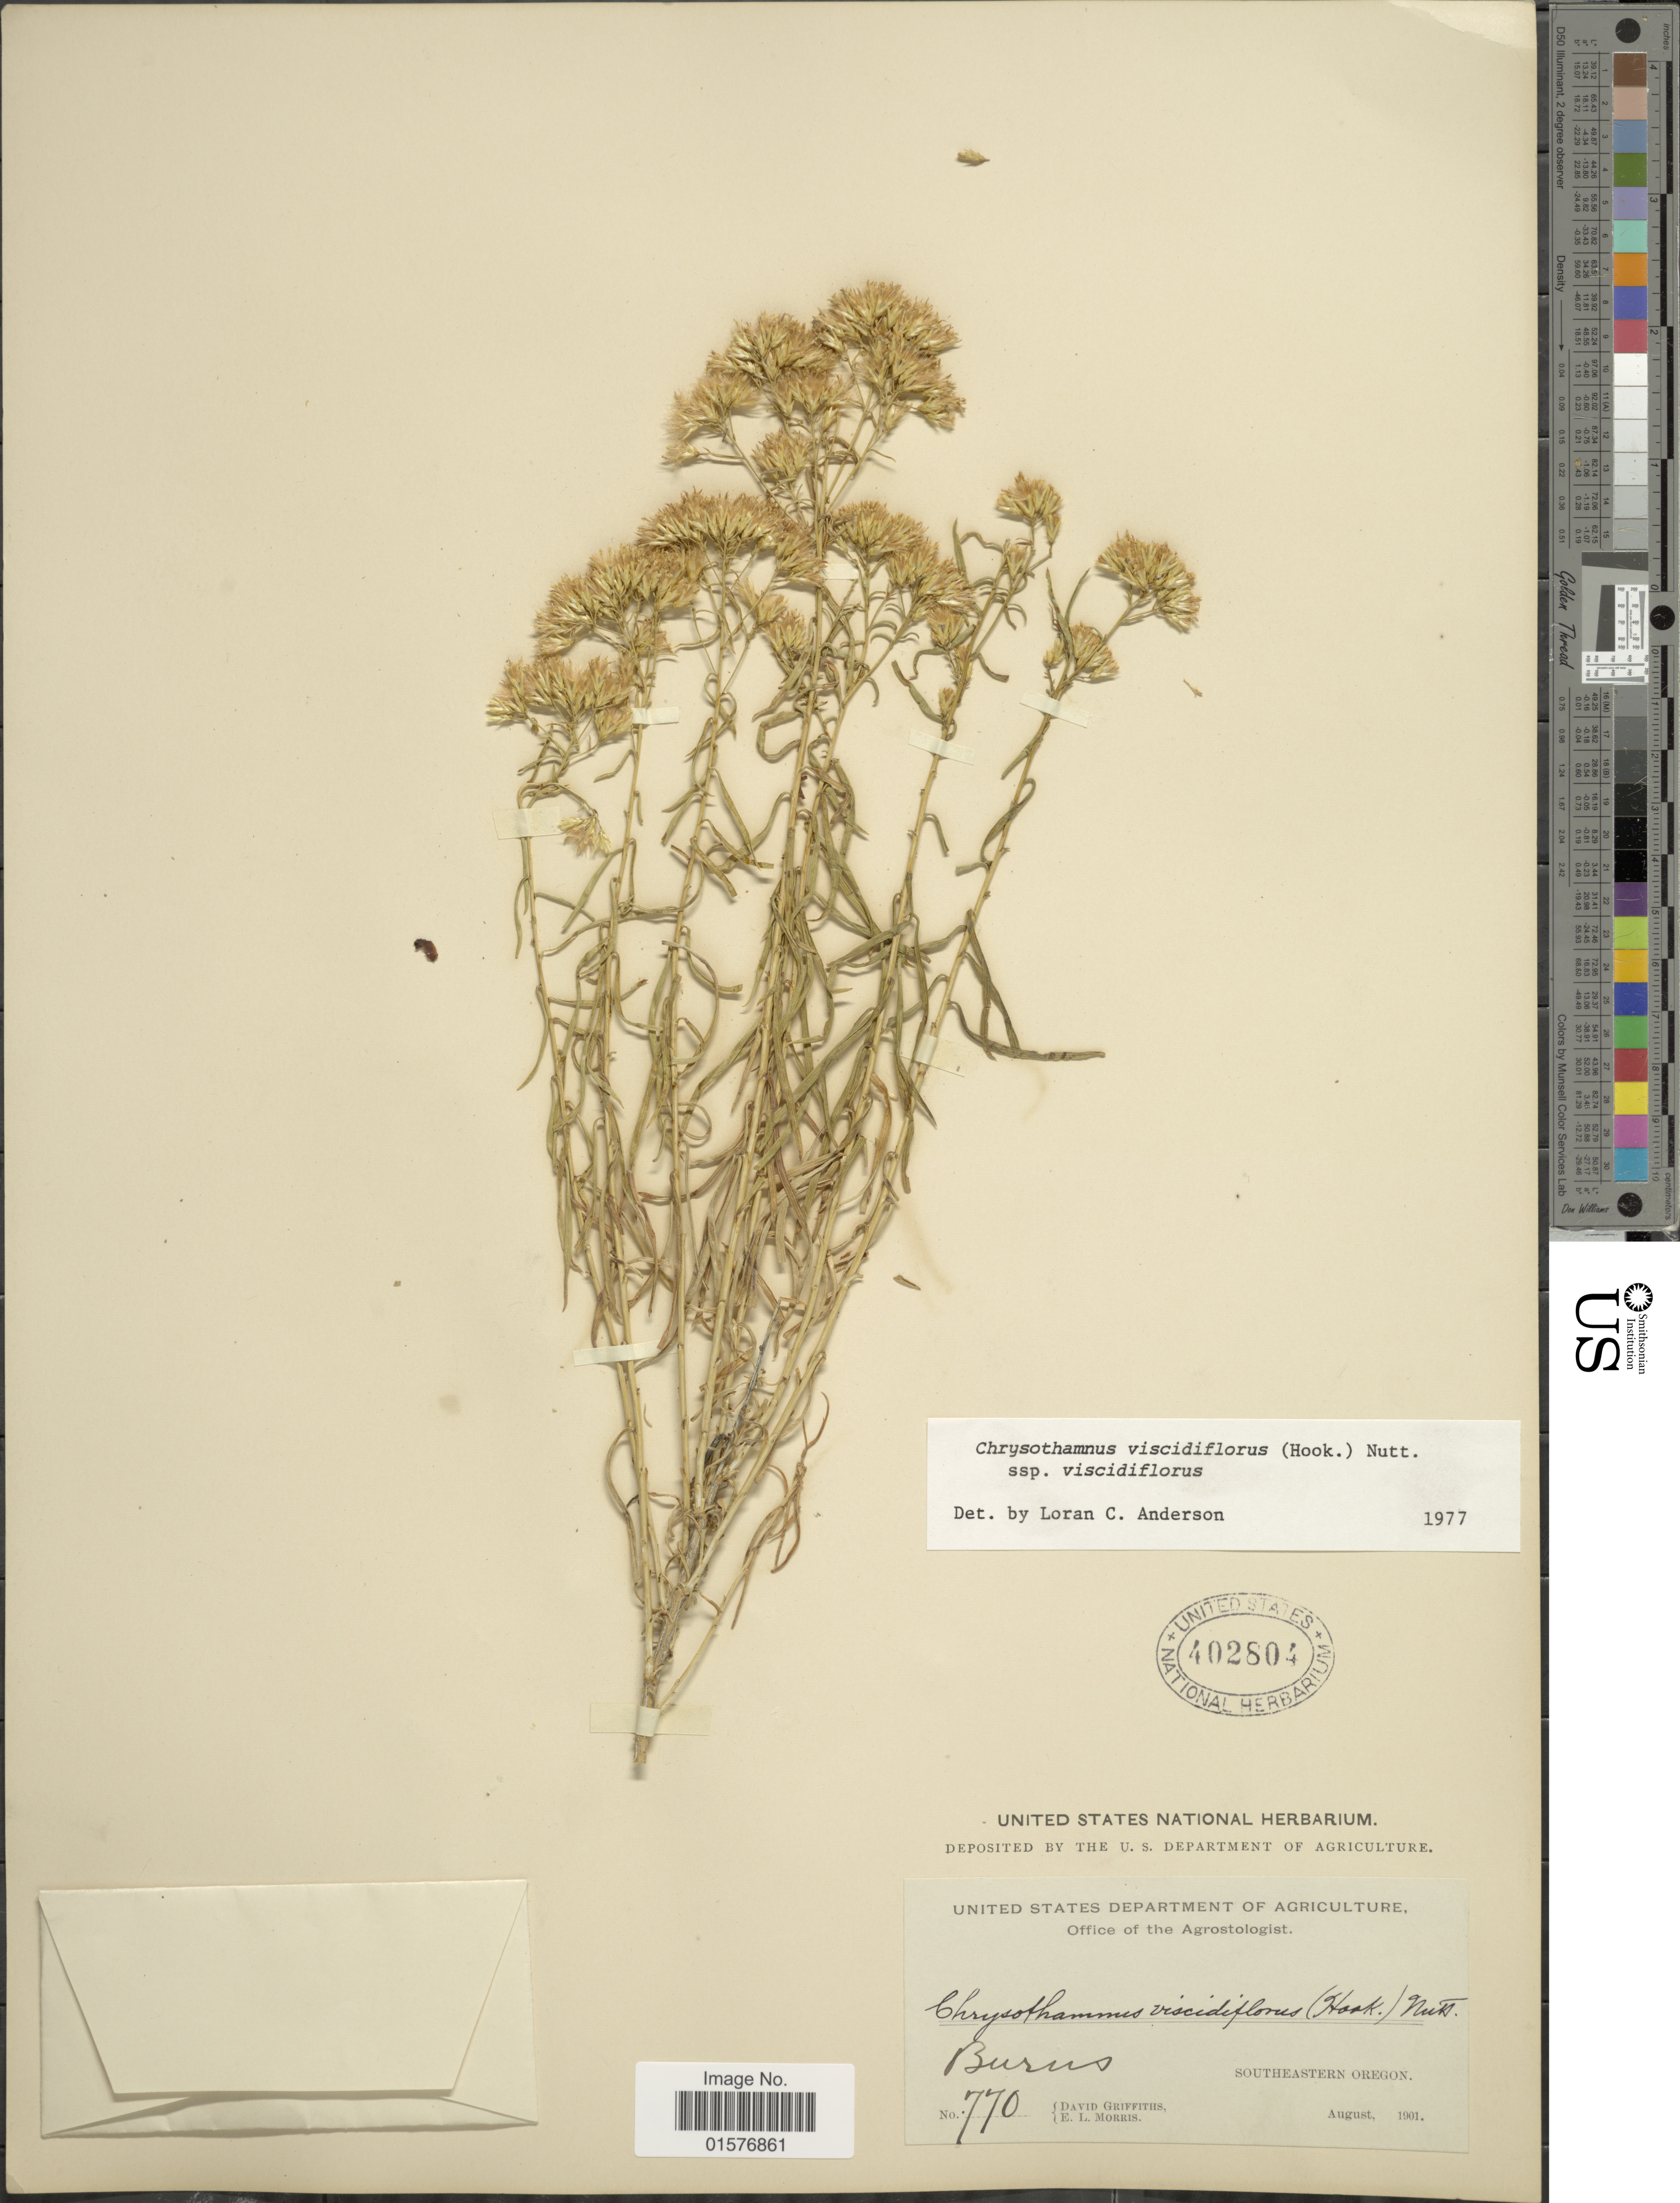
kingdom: Plantae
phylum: Tracheophyta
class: Magnoliopsida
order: Asterales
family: Asteraceae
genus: Chrysothamnus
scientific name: Chrysothamnus viscidiflorus subsp. viscidiflorus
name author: (Hook.) Nutt.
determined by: Urbatsch, Lowell E., Curator (LSU), Louisiana State University (UNITED STATES)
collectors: D. Griffiths & E. Morris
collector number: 770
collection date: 1901-08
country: United States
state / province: Oregon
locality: Burus, Southeastern Oregon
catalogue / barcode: US 402804